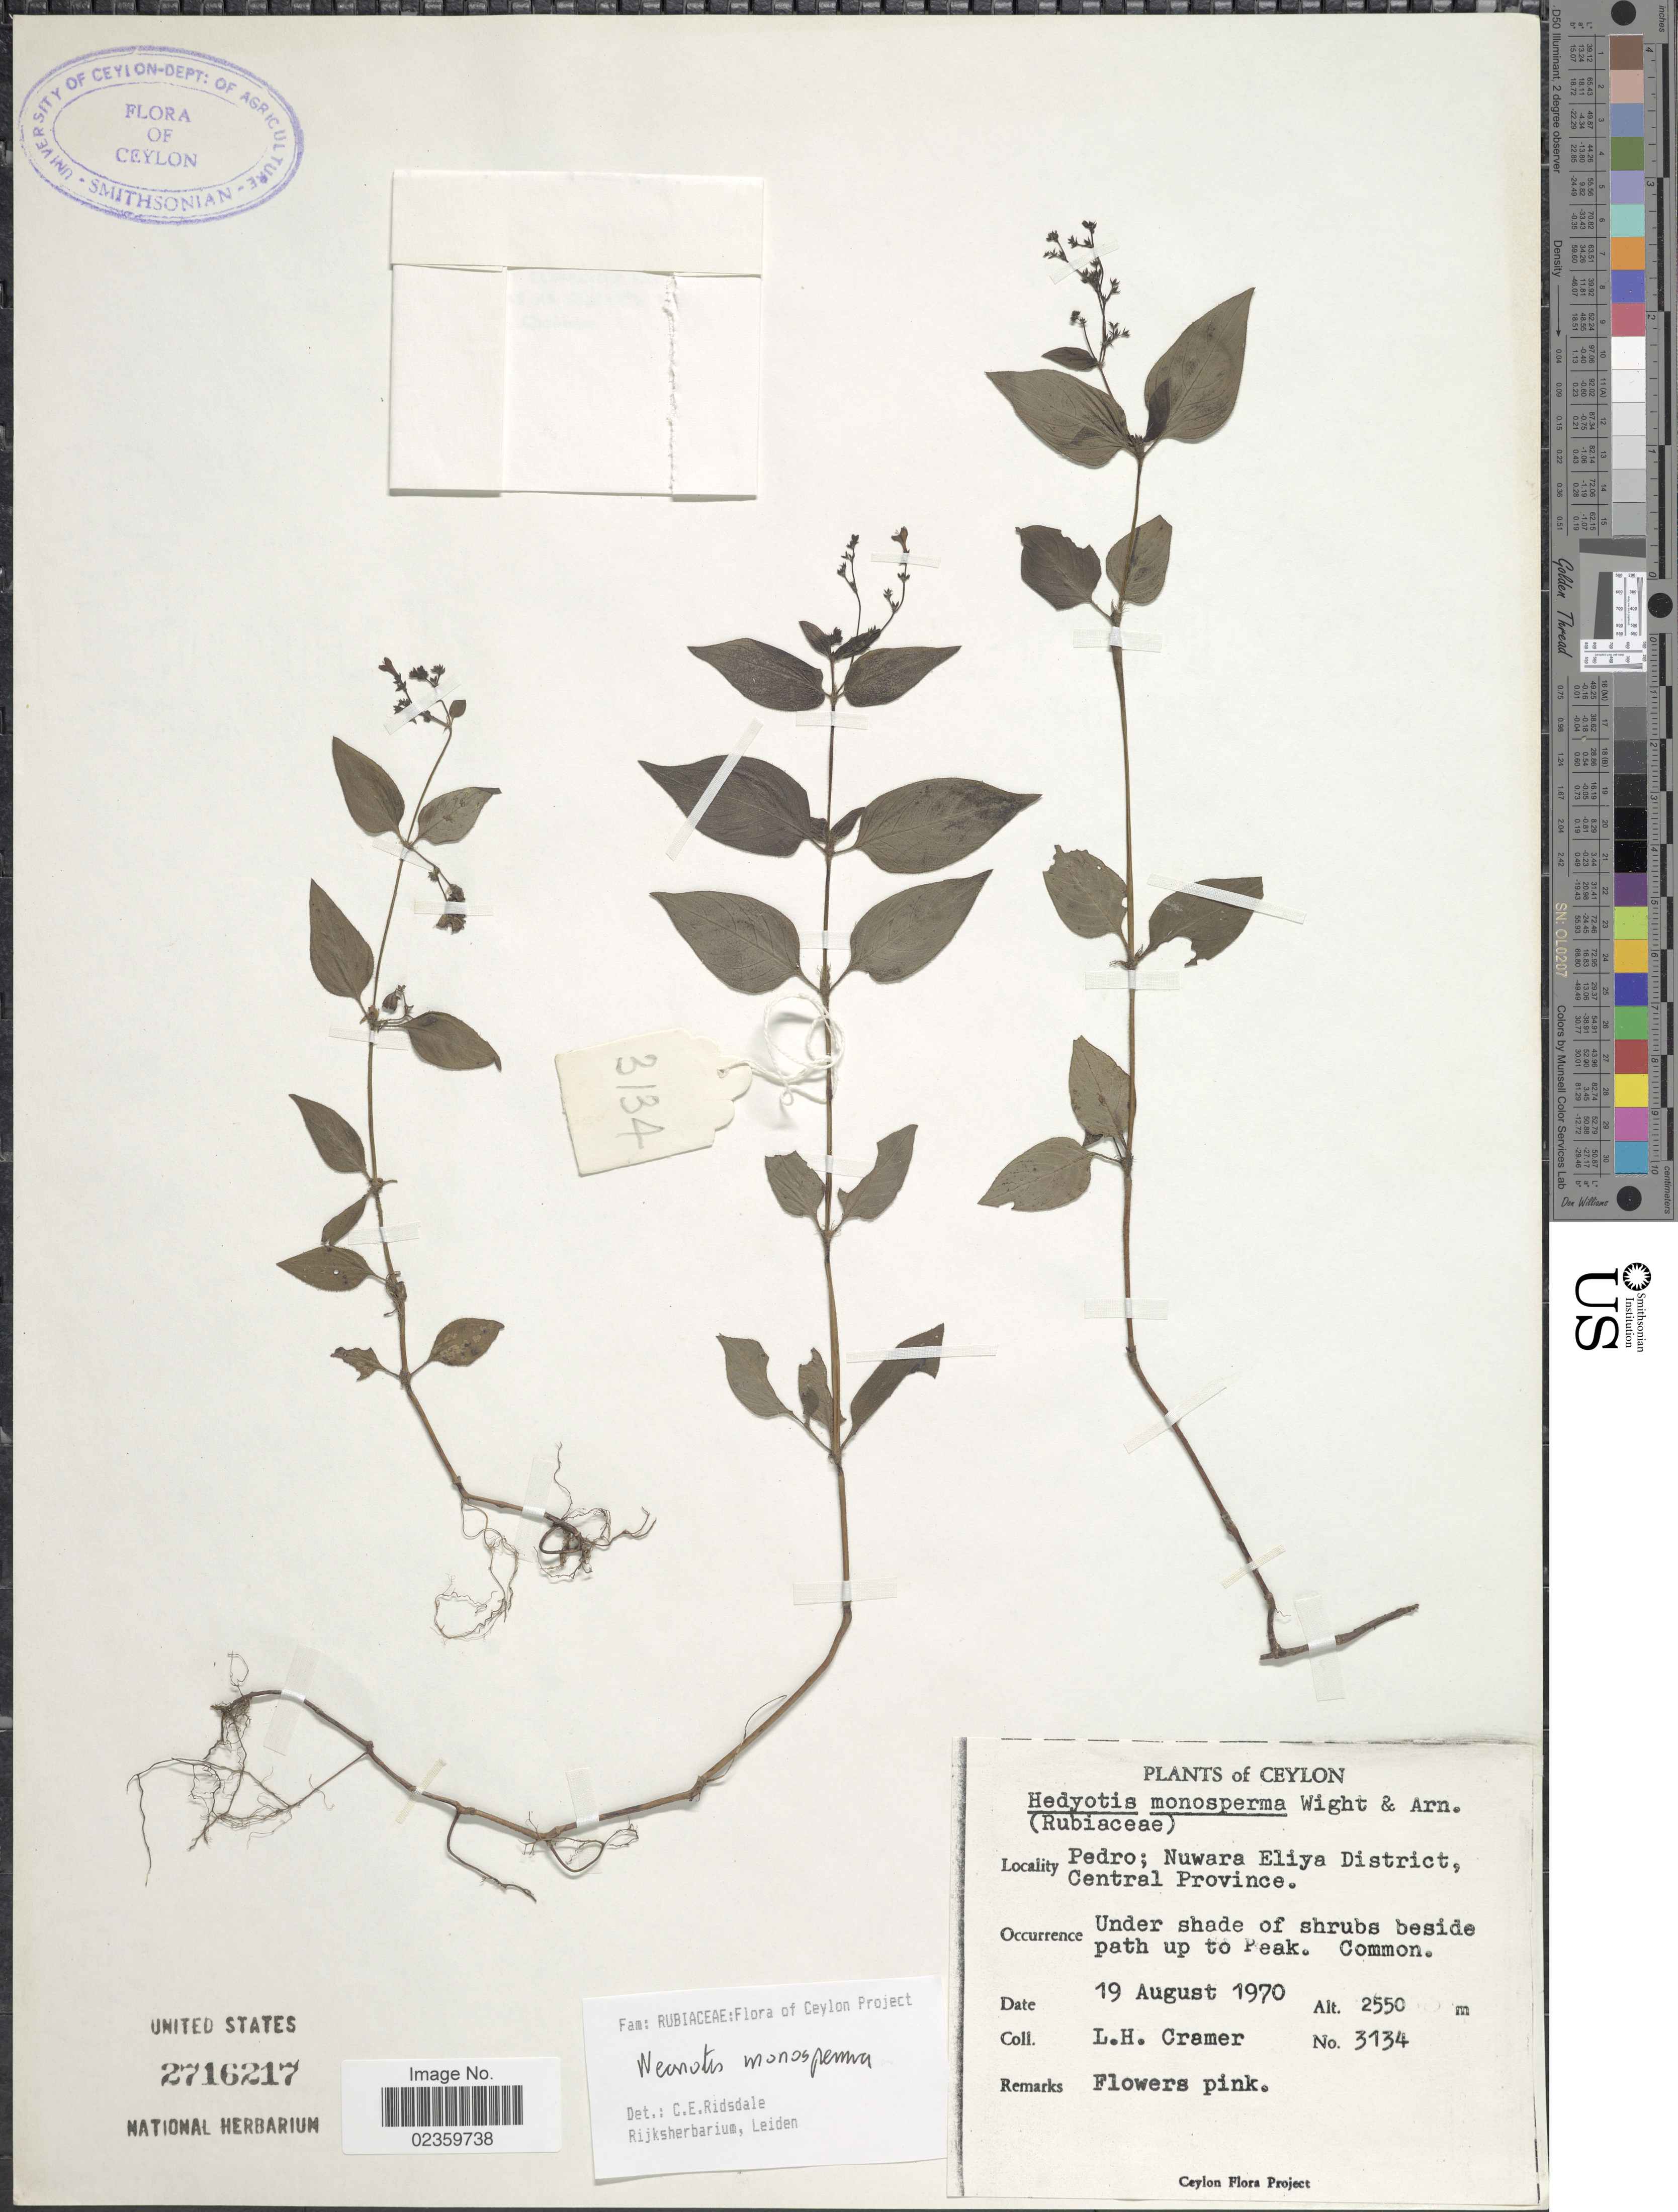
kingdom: Plantae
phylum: Tracheophyta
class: Magnoliopsida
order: Gentianales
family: Rubiaceae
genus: Neanotis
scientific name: Neanotis monosperma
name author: (Wight & Arn.) W.H. Lewis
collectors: L. H. Cramer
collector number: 3134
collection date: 1970-08-19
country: Sri Lanka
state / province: Central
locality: Ceylon, Pedro; Nuwara Eliya District, Central Province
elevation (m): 2550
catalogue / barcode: US 2716217